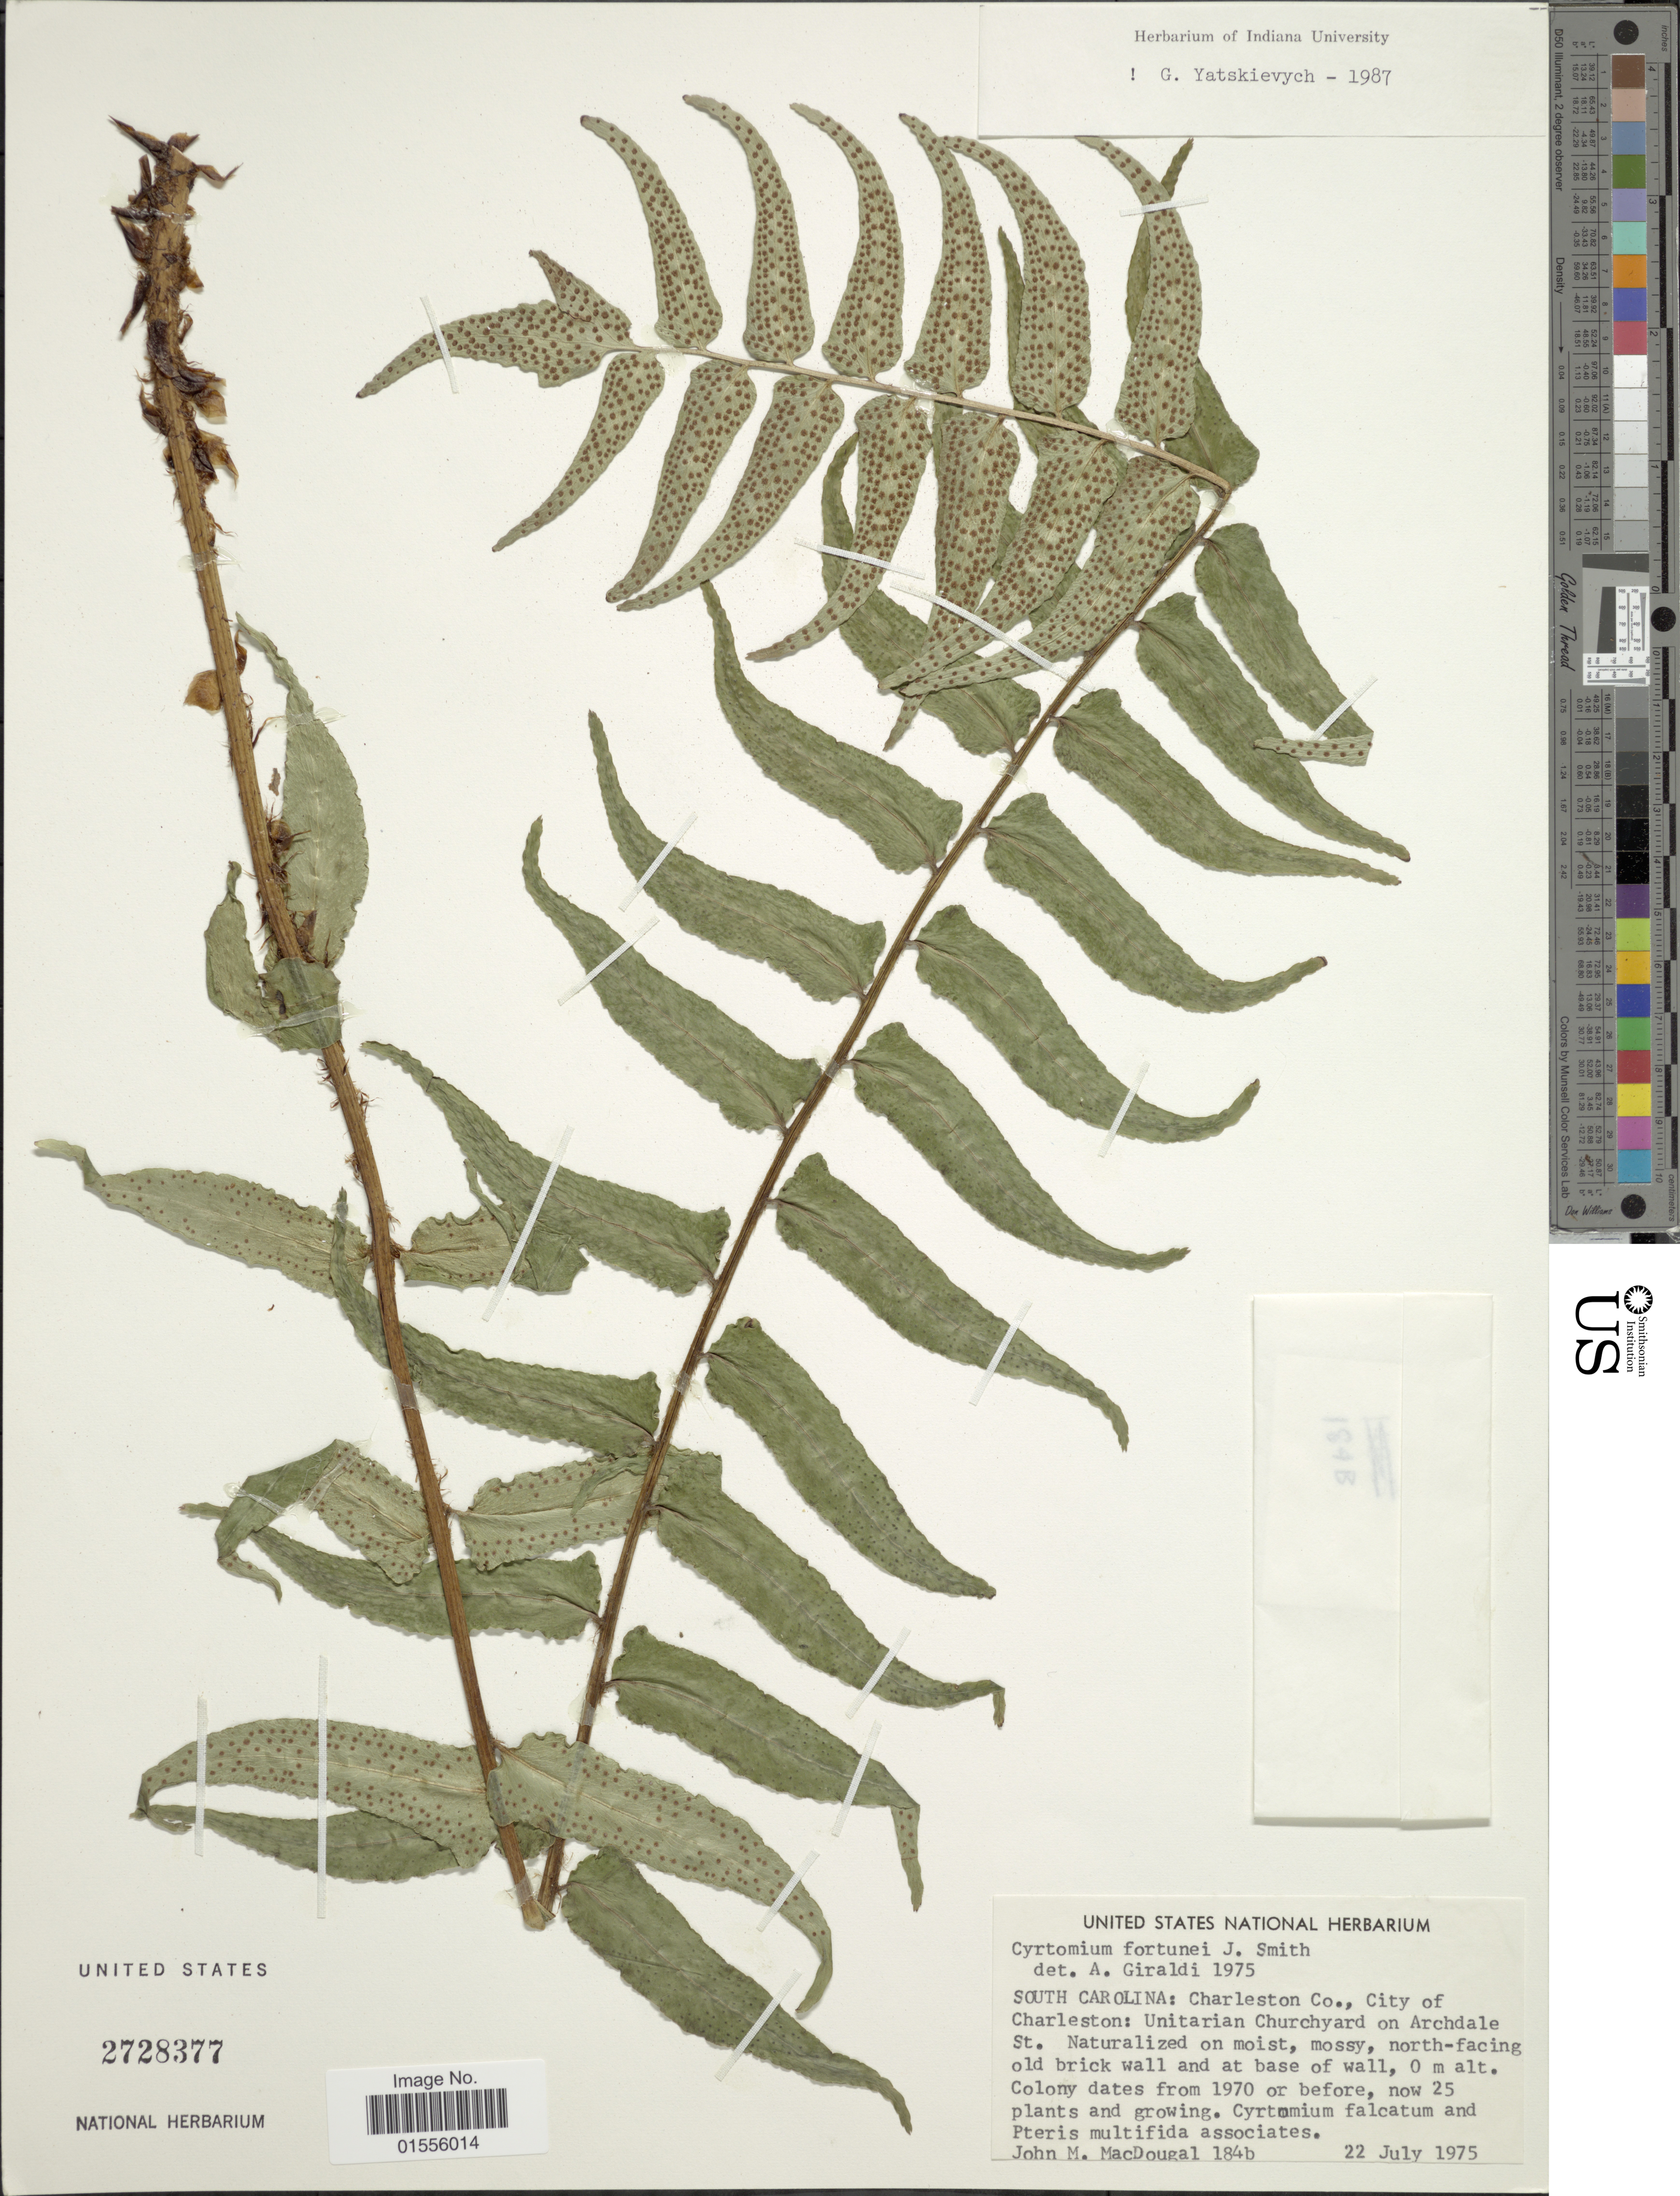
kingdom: Plantae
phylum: Tracheophyta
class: Polypodiopsida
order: Polypodiales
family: Dryopteridaceae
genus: Cyrtomium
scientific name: Cyrtomium fortunei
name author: J. Sm.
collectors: J. M. MacDougal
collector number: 184b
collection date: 1975-07-22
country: United States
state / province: South Carolina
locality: Charleston Co., City of Charleston: Unitarian Chuchyard on Archdale St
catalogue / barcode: US 2728377